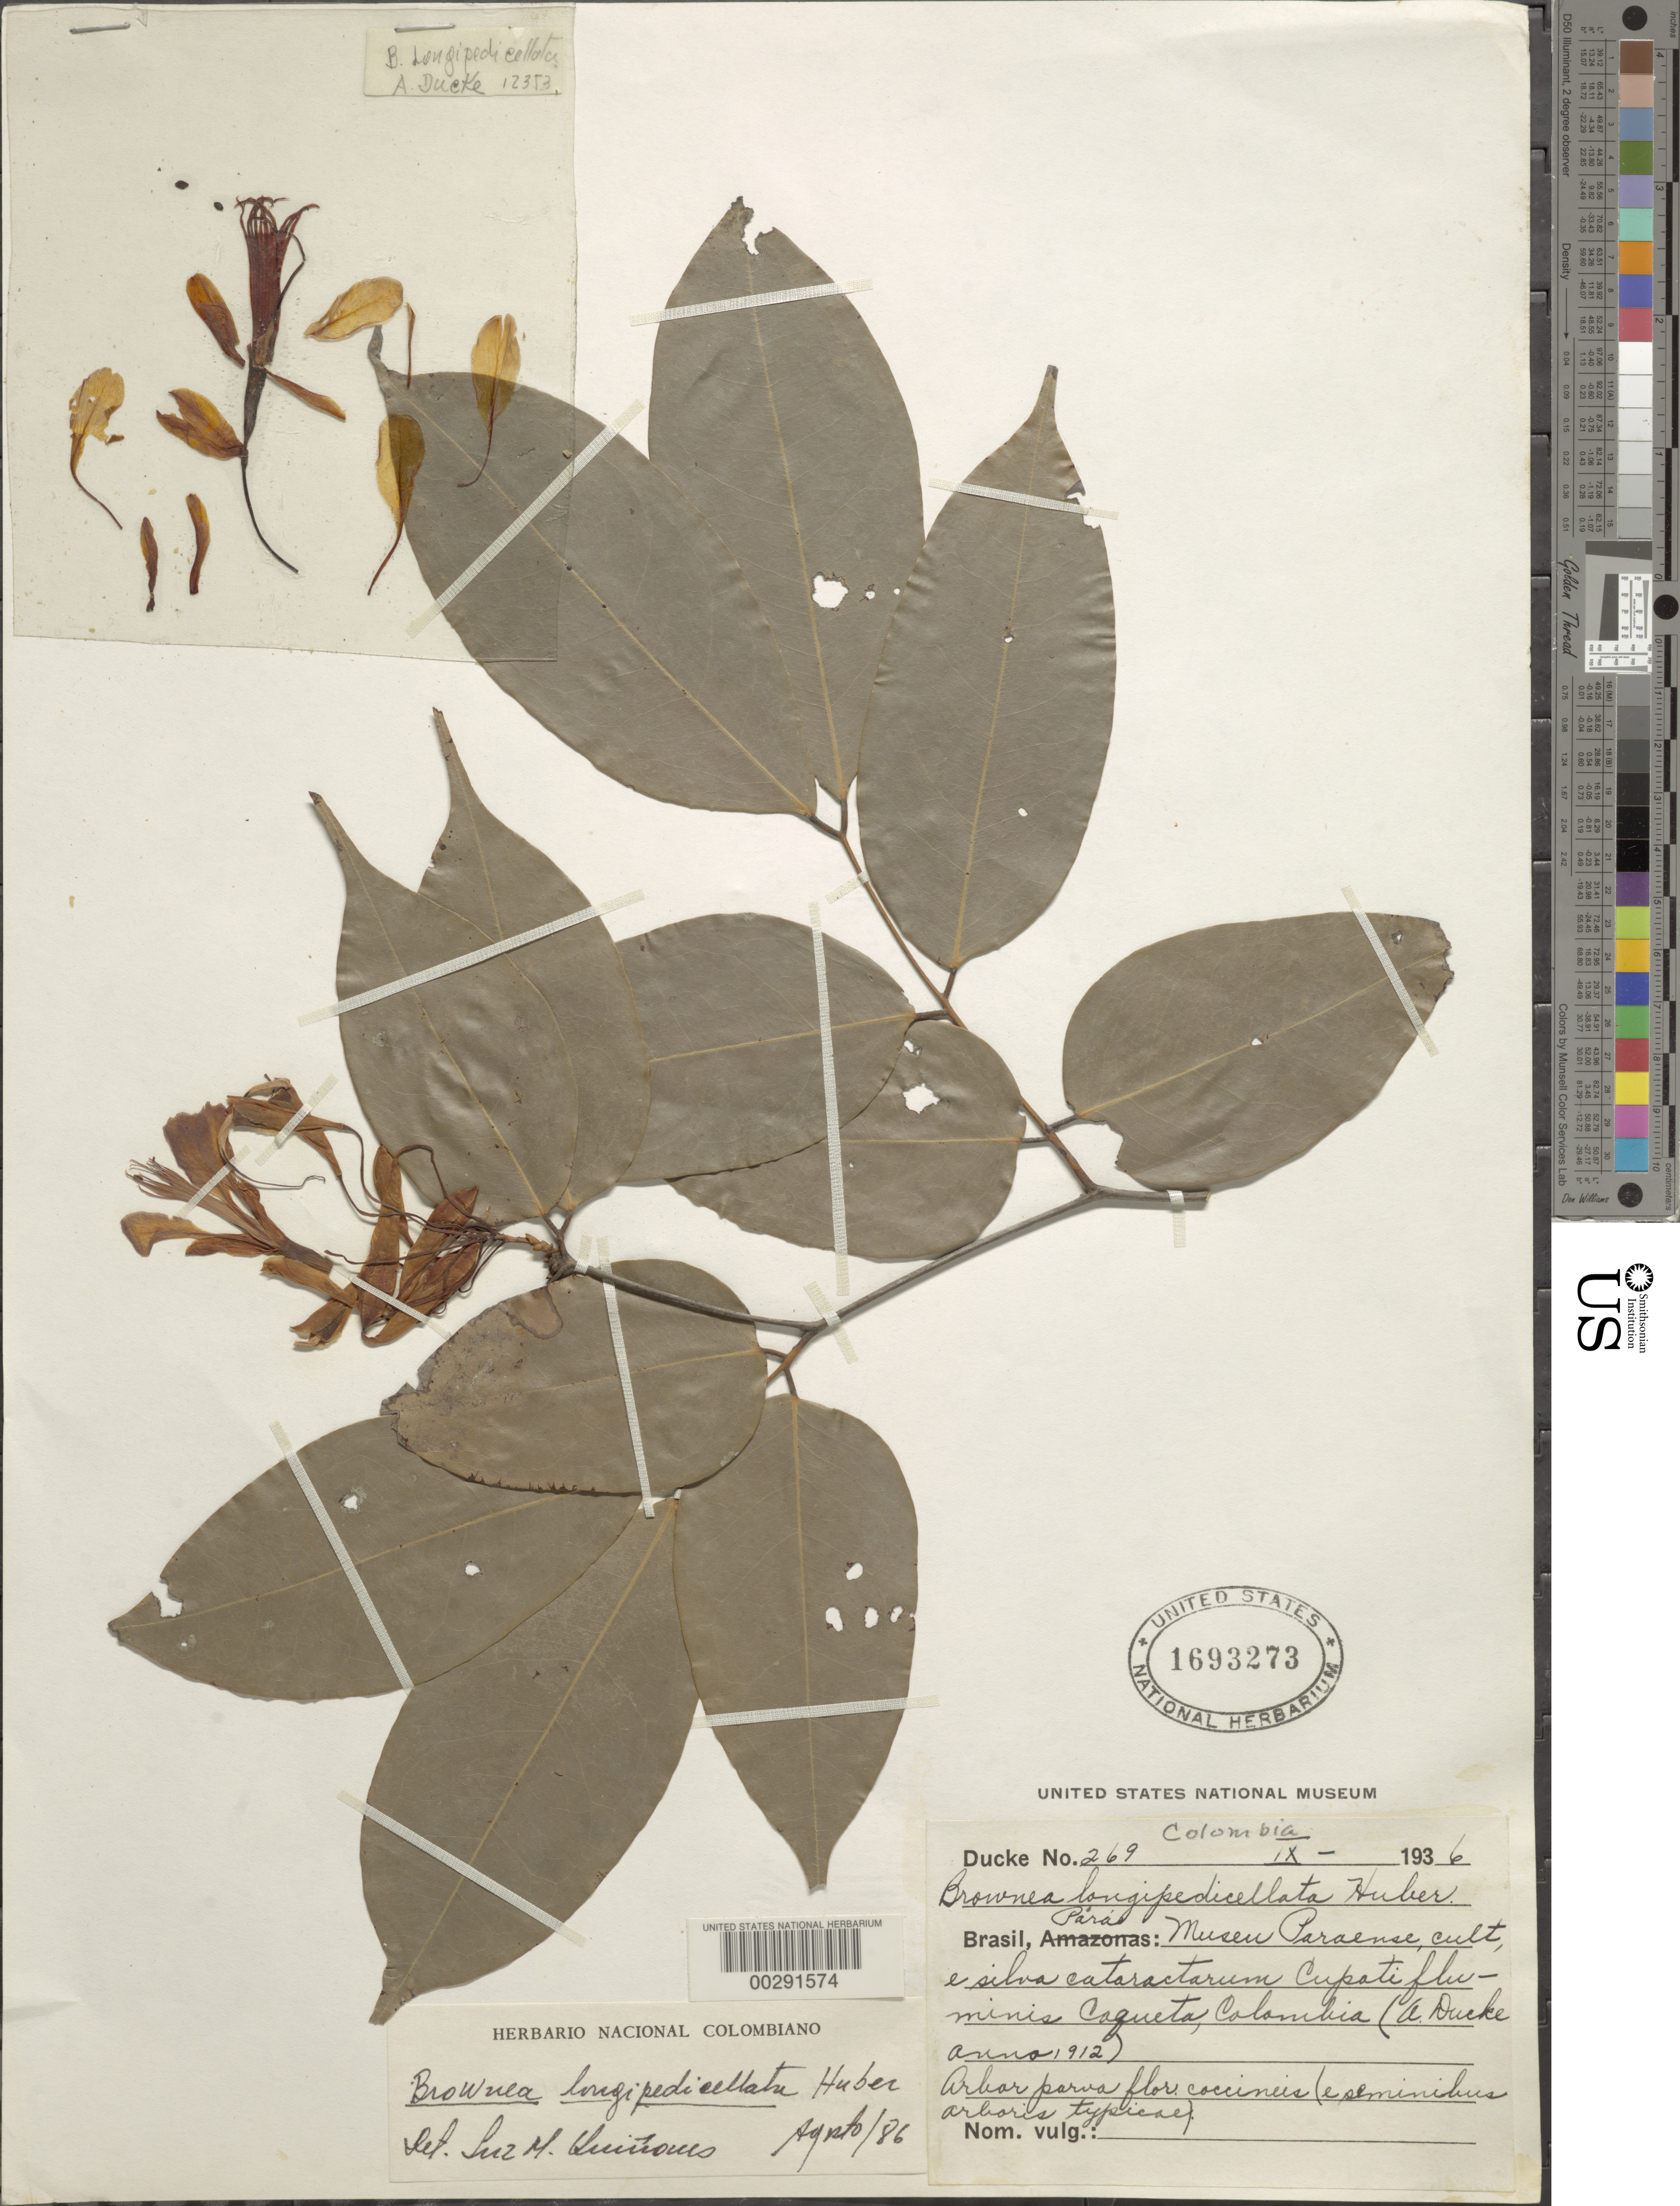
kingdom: Plantae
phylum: Tracheophyta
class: Magnoliopsida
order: Fabales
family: Fabaceae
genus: Brownea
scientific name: Brownea longipedicellata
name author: Huber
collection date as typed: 1912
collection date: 1912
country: Colombia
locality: Cacheoria Capati, Rio Caqueta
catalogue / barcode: US 1693273